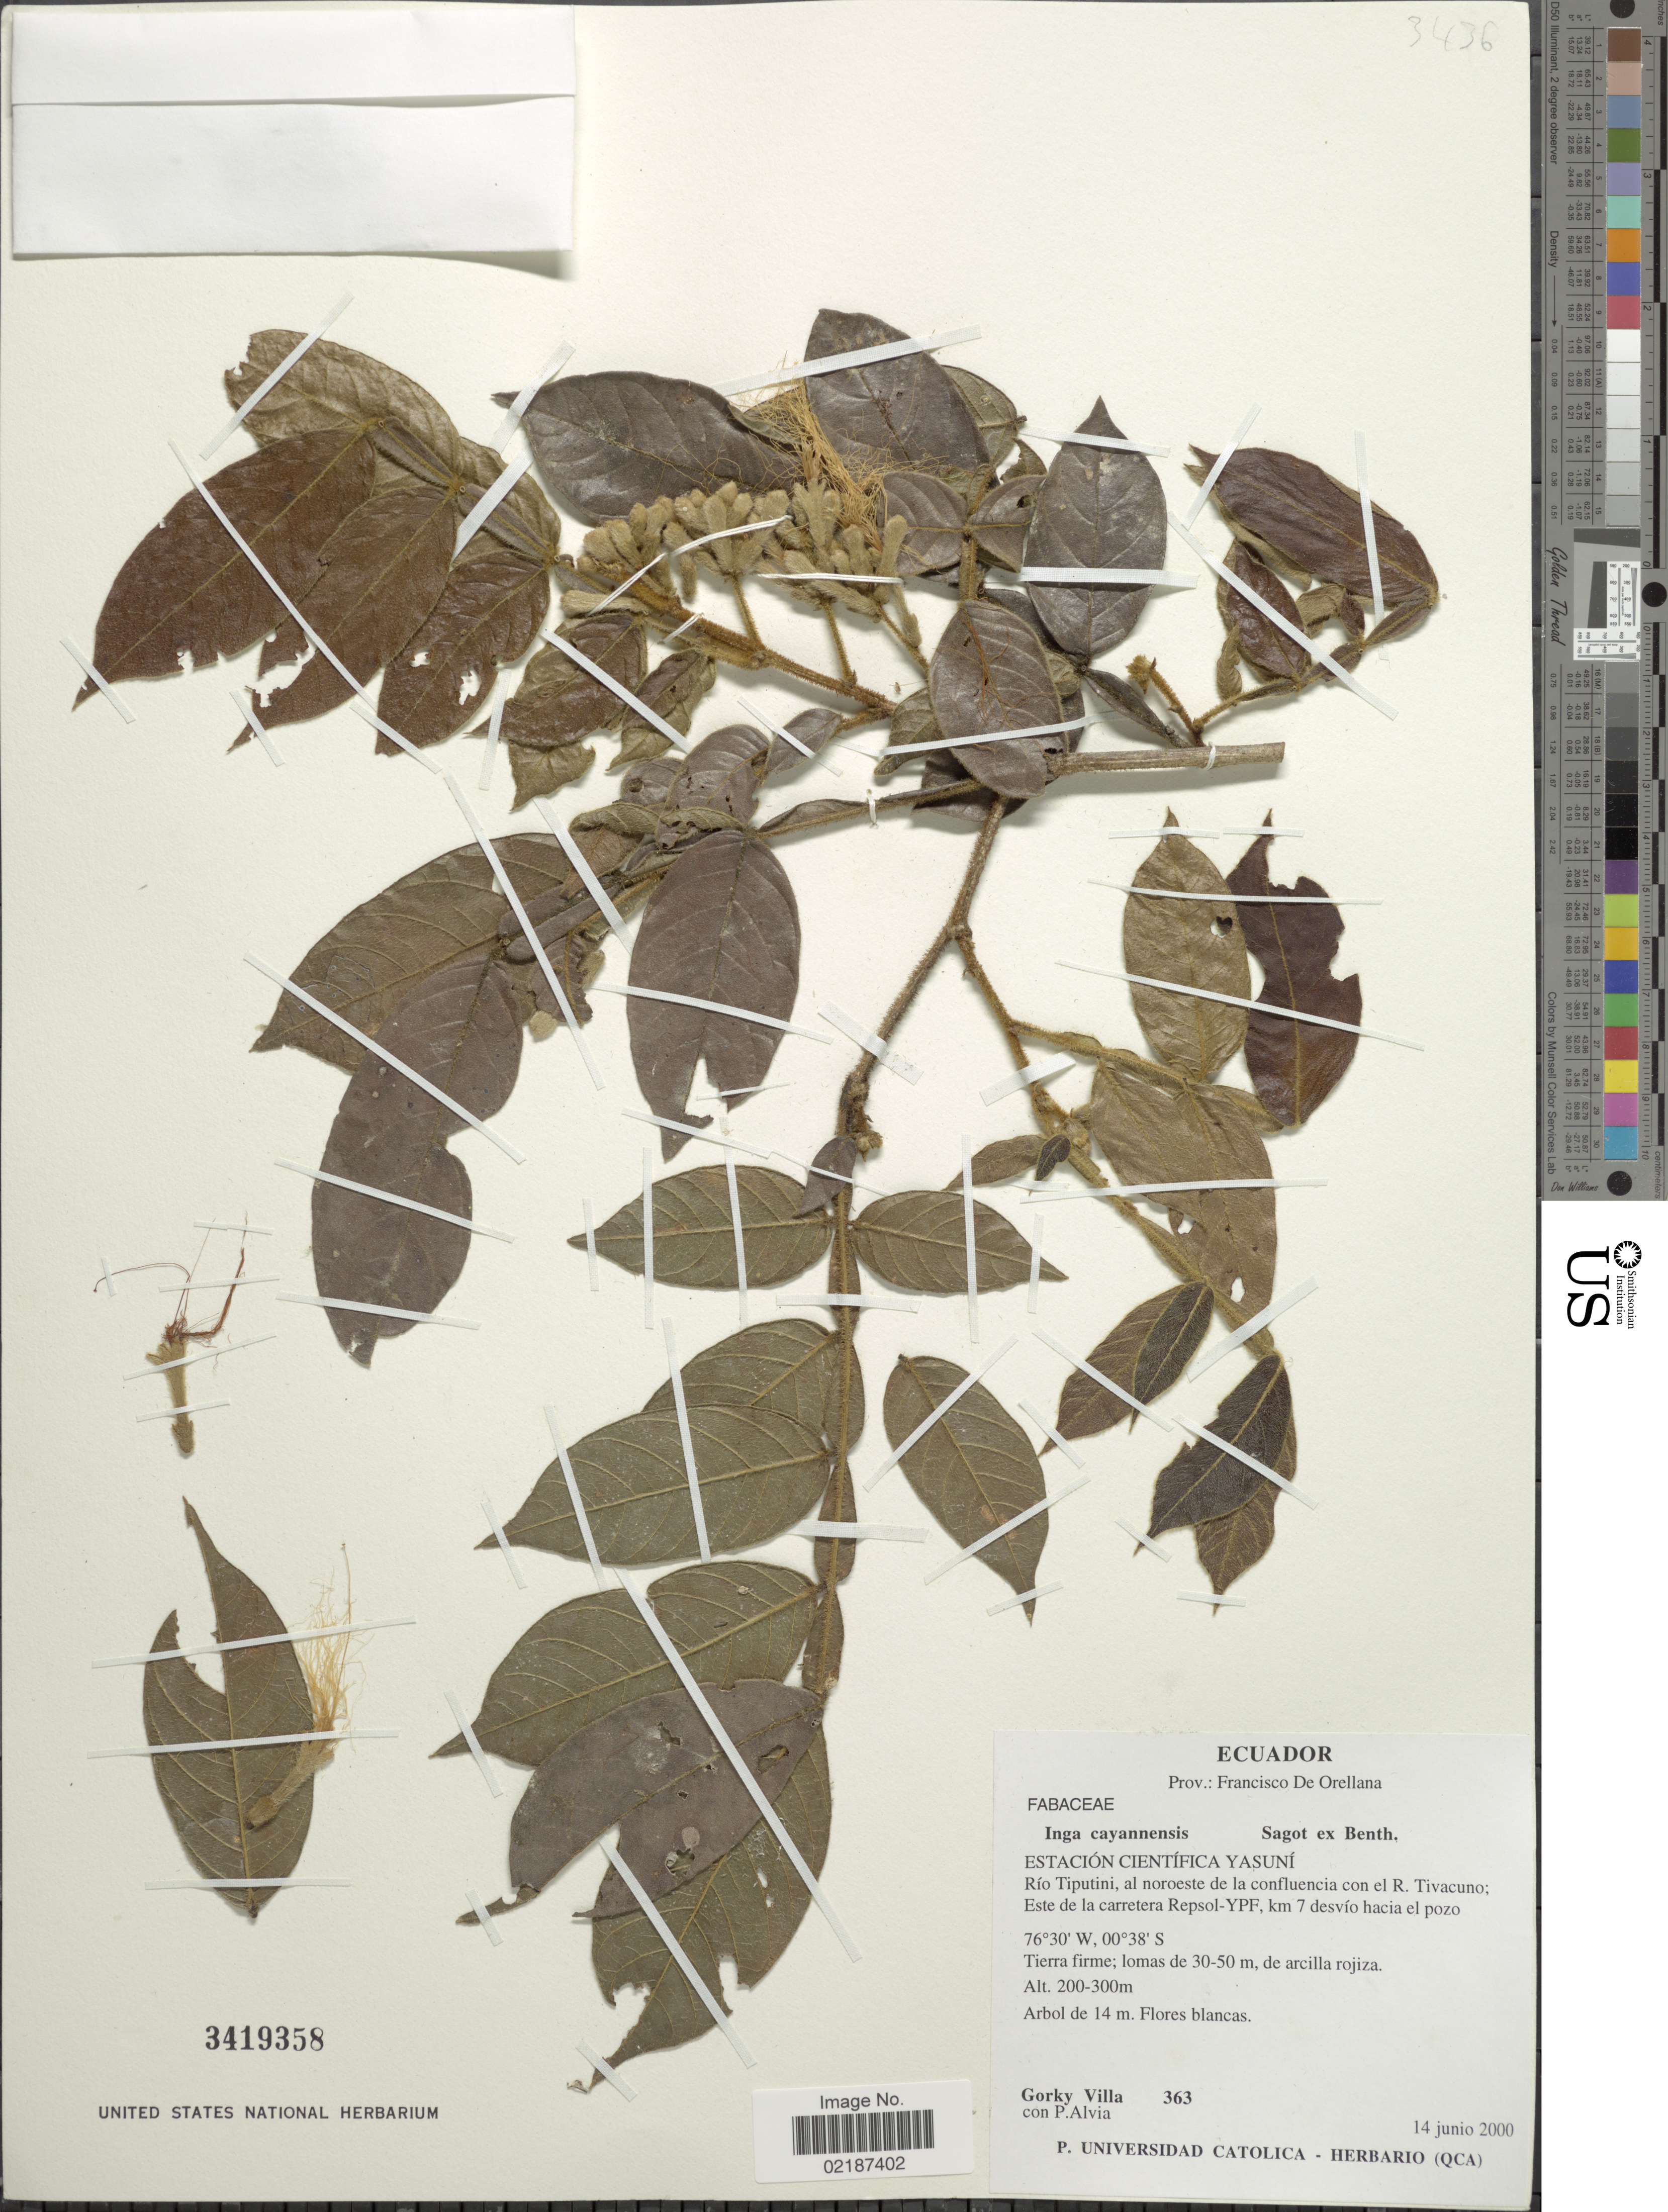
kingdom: Plantae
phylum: Tracheophyta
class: Magnoliopsida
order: Fabales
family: Fabaceae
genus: Inga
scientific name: Inga cayennensis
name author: Sagot ex Benth.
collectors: G. Villa & P. Alvia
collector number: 363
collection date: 2000-06-14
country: Ecuador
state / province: Orellana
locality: Prov.: Francisco De Orellana, Estación Científica Yasuní, Río Tiputini, al noroeste de la confluencia con el. R. Tivacuno; Este de la carretera Repsol-YPF, km 7 desvío hacia el pozo Tivacuno, Terra firme; lomas de 30-50m, de arcilla rojiza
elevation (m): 200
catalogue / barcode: US 3419358